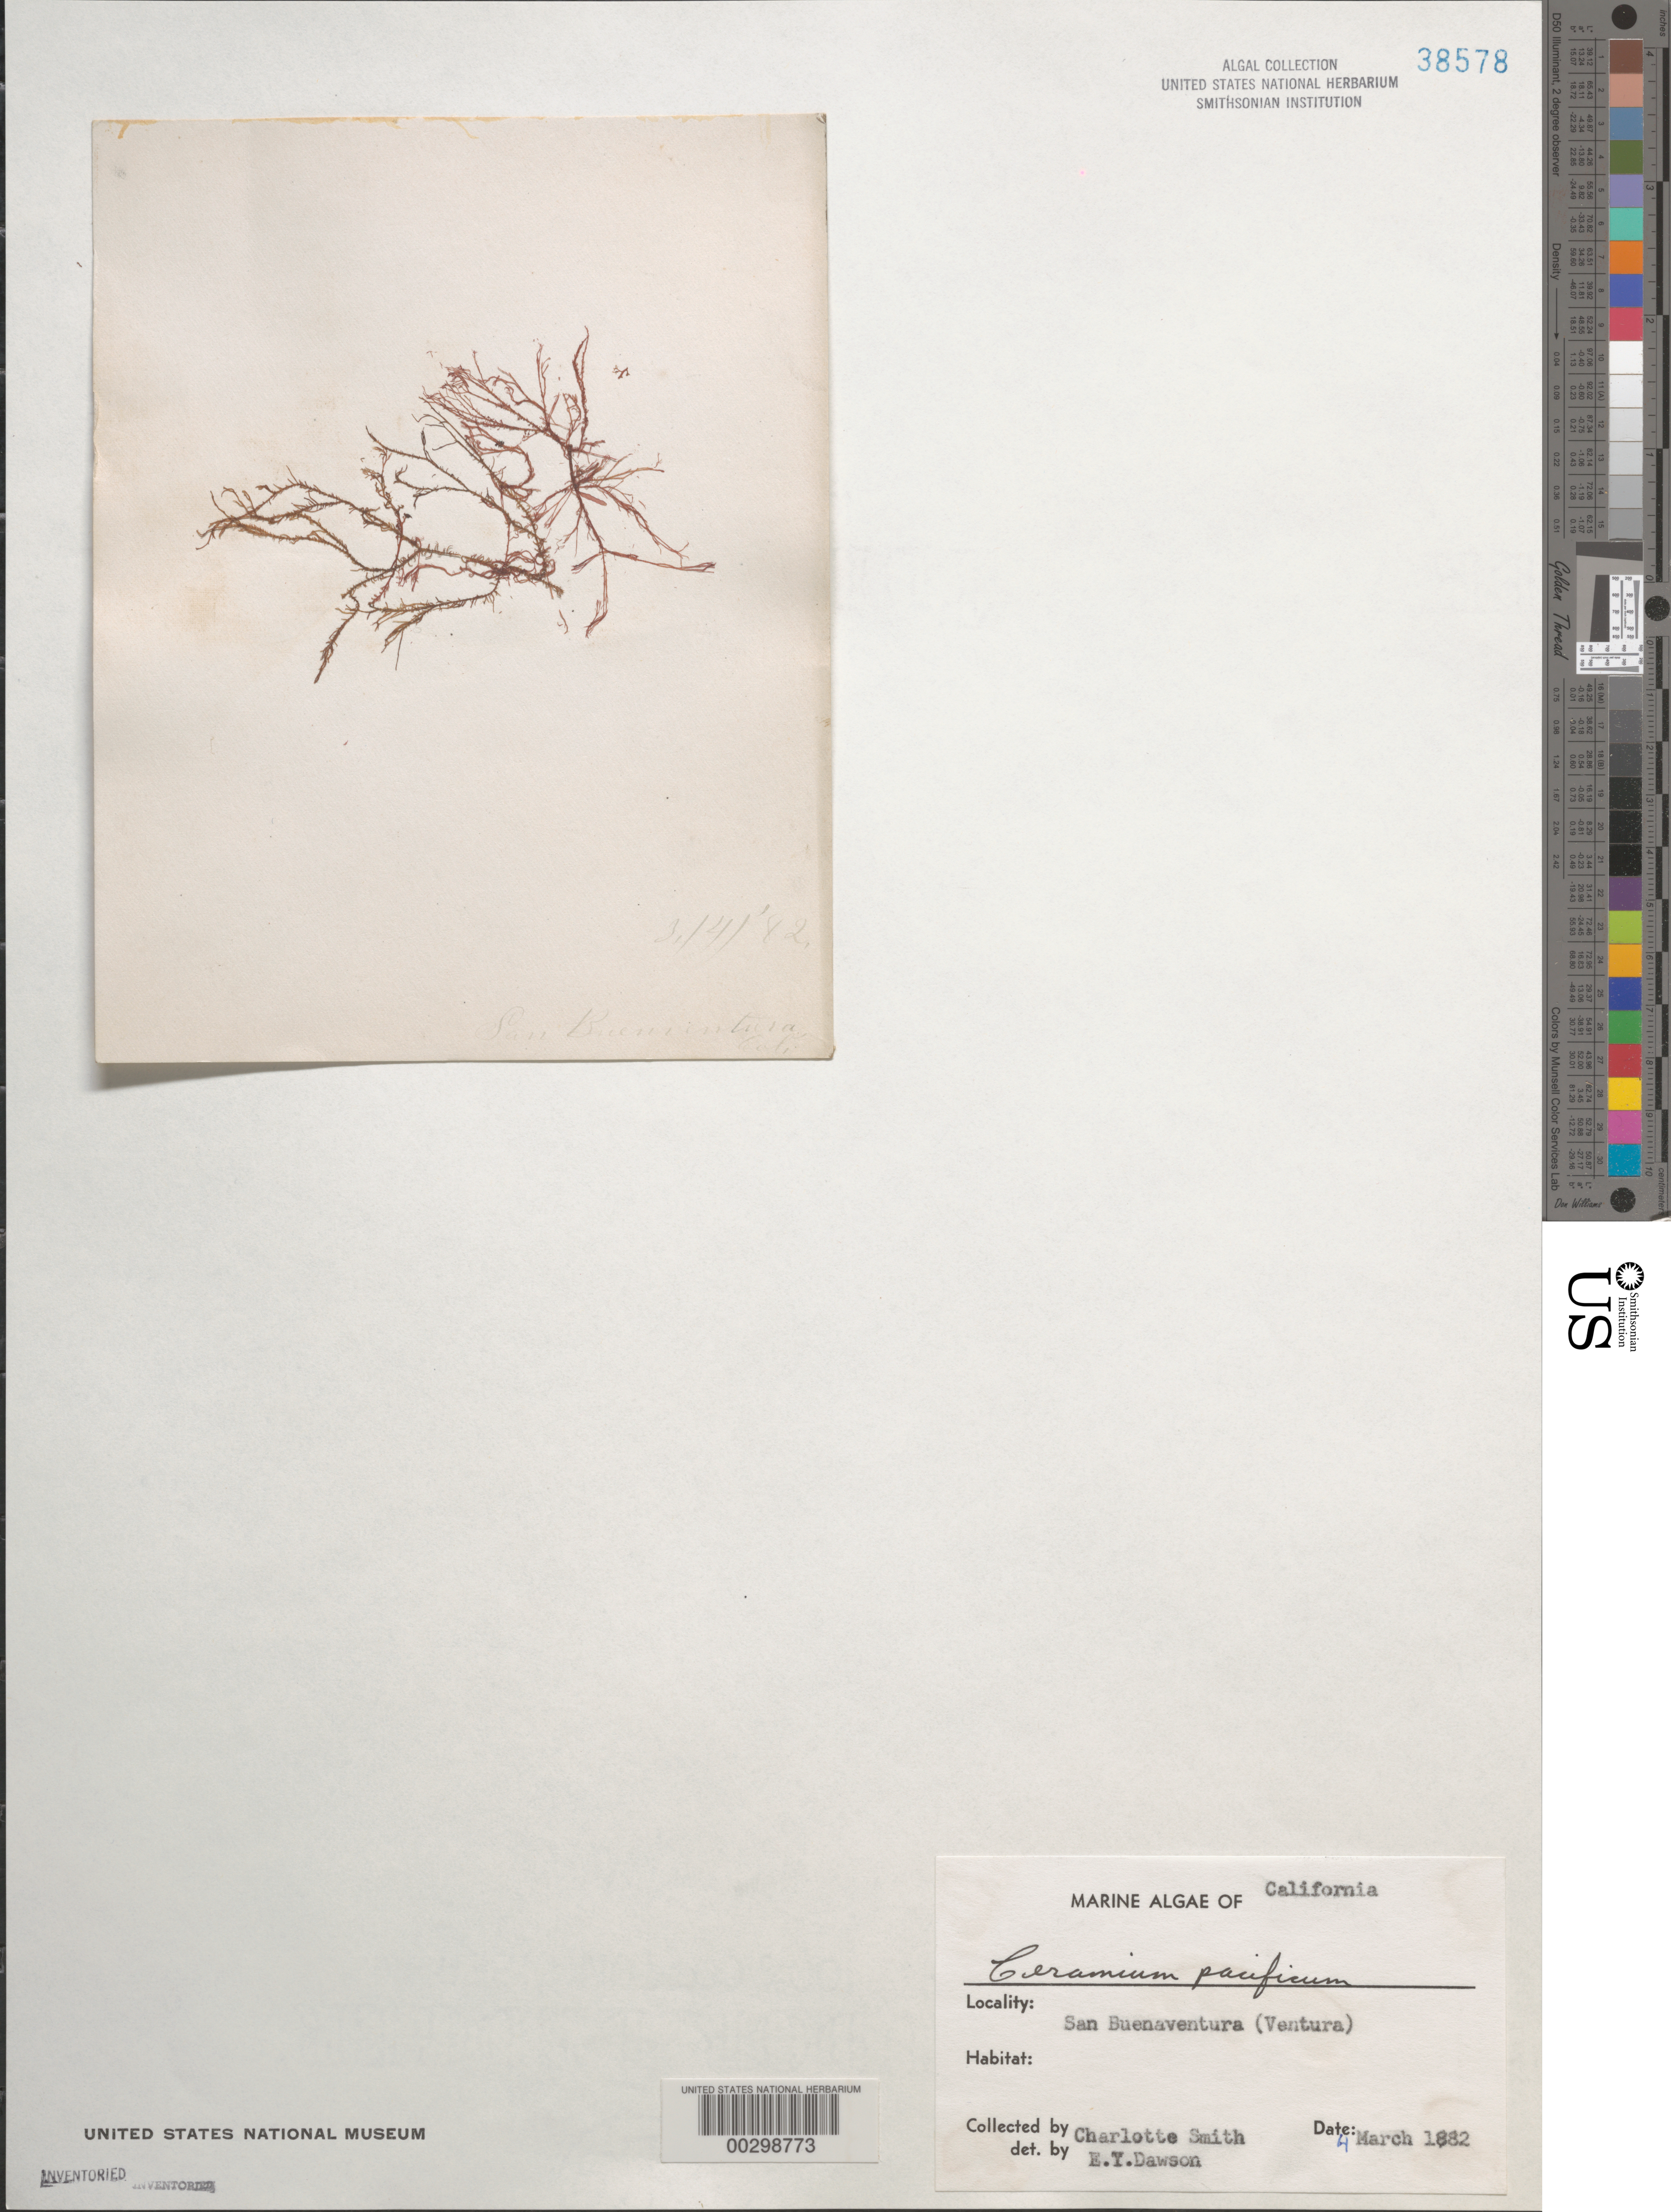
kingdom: Plantae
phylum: Rhodophyta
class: Florideophyceae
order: Ceramiales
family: Ceramiaceae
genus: Ceramium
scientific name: Ceramium pacificum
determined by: Dawson, E. Y.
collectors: C. Smith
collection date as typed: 04 Mar 1882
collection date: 1882-03-04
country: United States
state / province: California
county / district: Ventura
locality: San Buenaventura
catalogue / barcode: US 38578